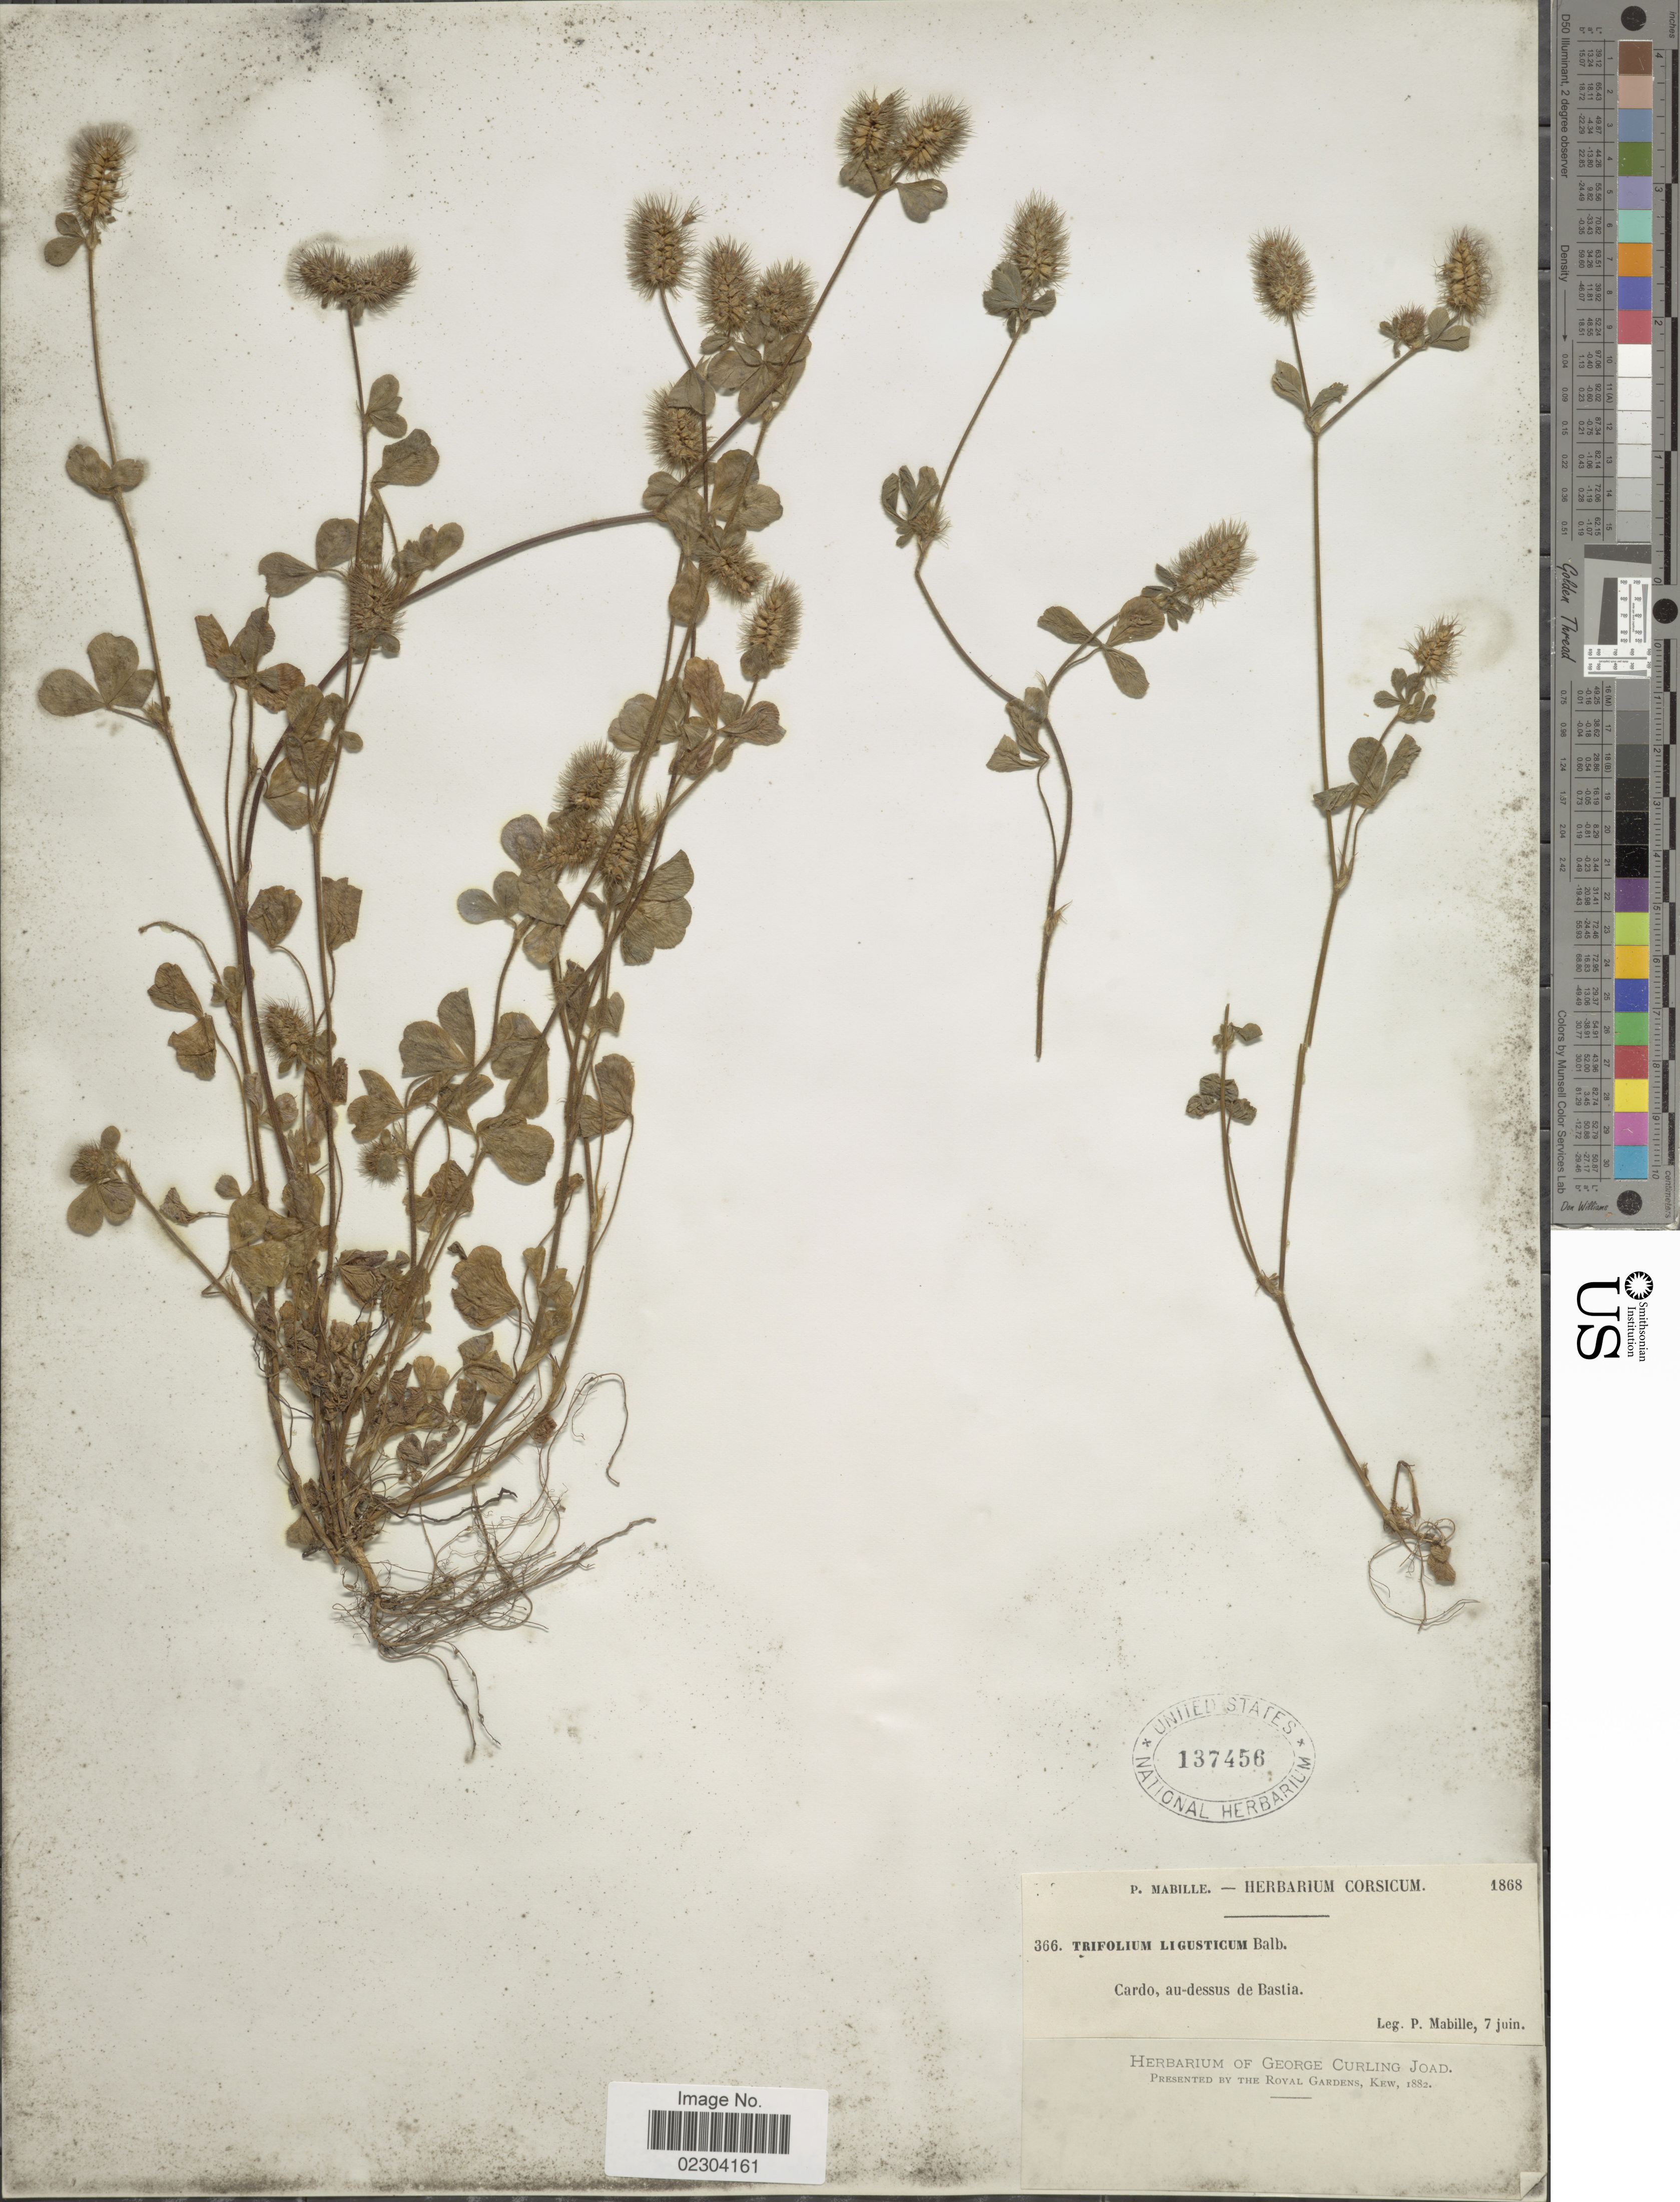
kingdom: Plantae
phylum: Tracheophyta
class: Magnoliopsida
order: Fabales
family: Fabaceae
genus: Trifolium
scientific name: Trifolium ligusticum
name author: Loisel.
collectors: P. Mabille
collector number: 366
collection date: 1868-06-07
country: France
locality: Cardo, au- dessus de Bastia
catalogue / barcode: US 137456